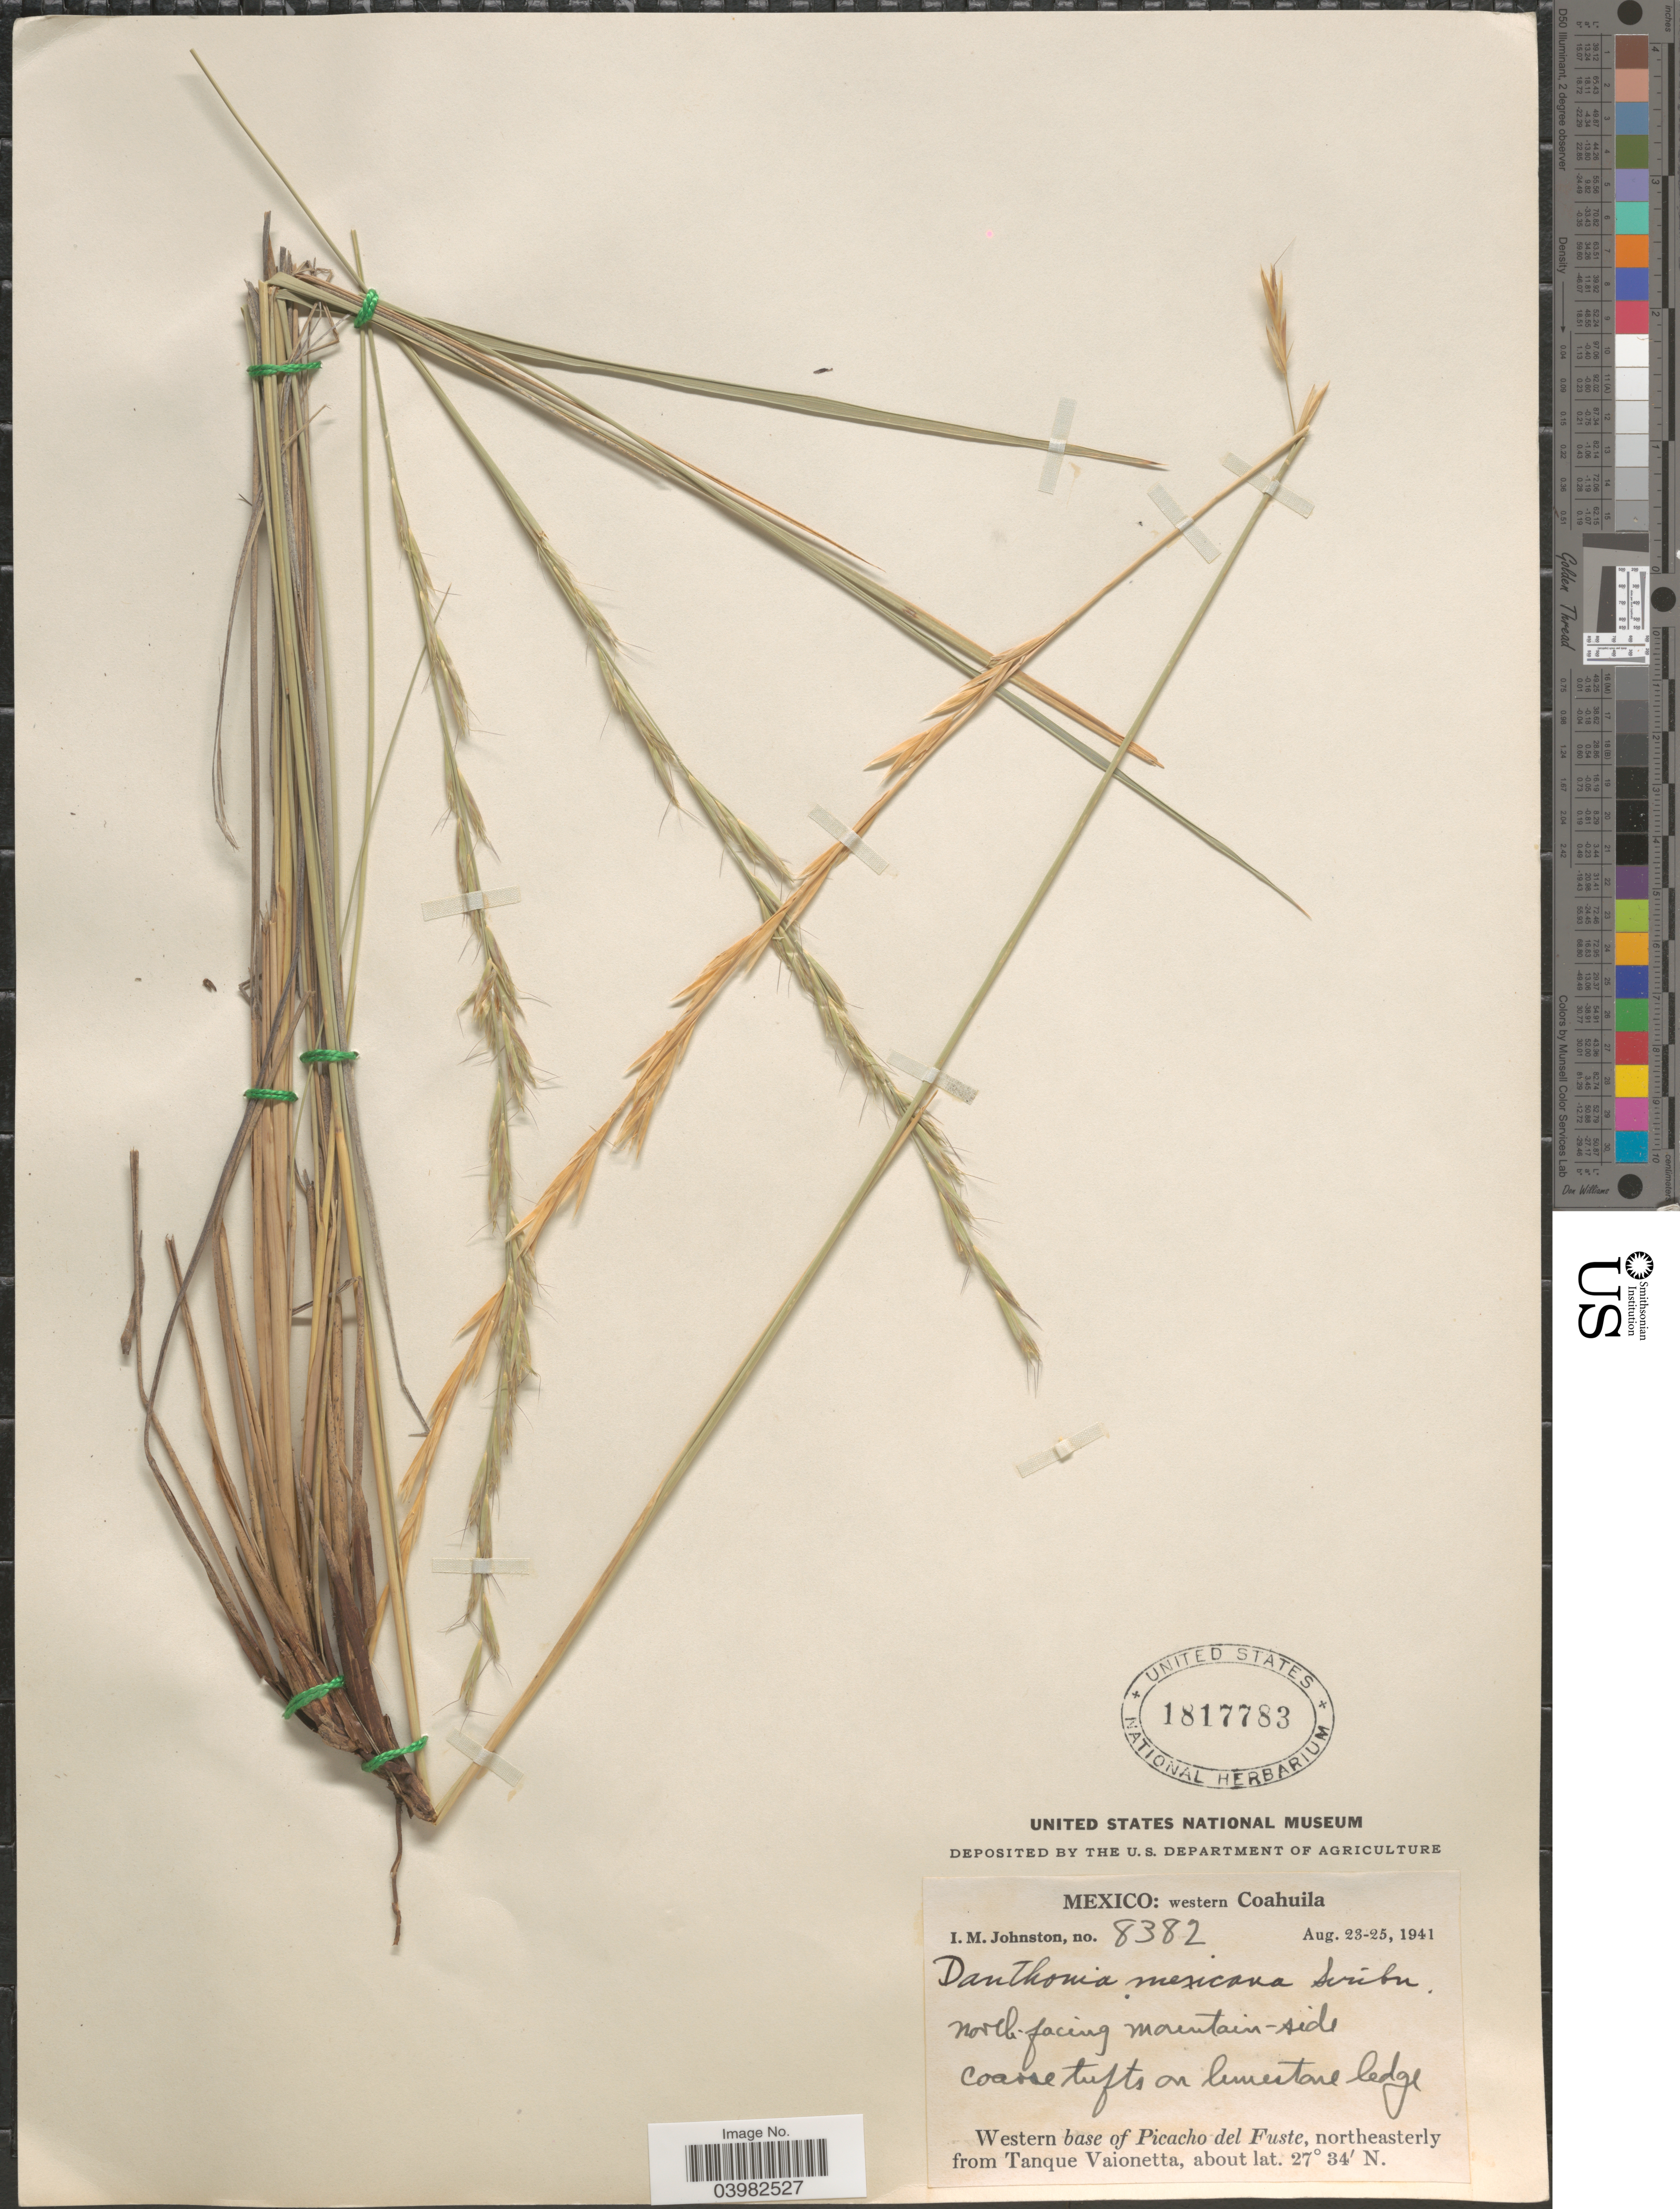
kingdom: Plantae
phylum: Tracheophyta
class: Liliopsida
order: Poales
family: Poaceae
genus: Metcalfia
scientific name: Metcalfia mexicana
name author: (Scribn.) Conert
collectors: I.M. Johnston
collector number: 8382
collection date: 1941-08-23/1941-08-25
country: Mexico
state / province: Coahuila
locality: Western Coahuila. North facing mountain-side. Western base of Picacho del Fuste, northeasterly from Tanque Vaionetta.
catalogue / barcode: US 1817783